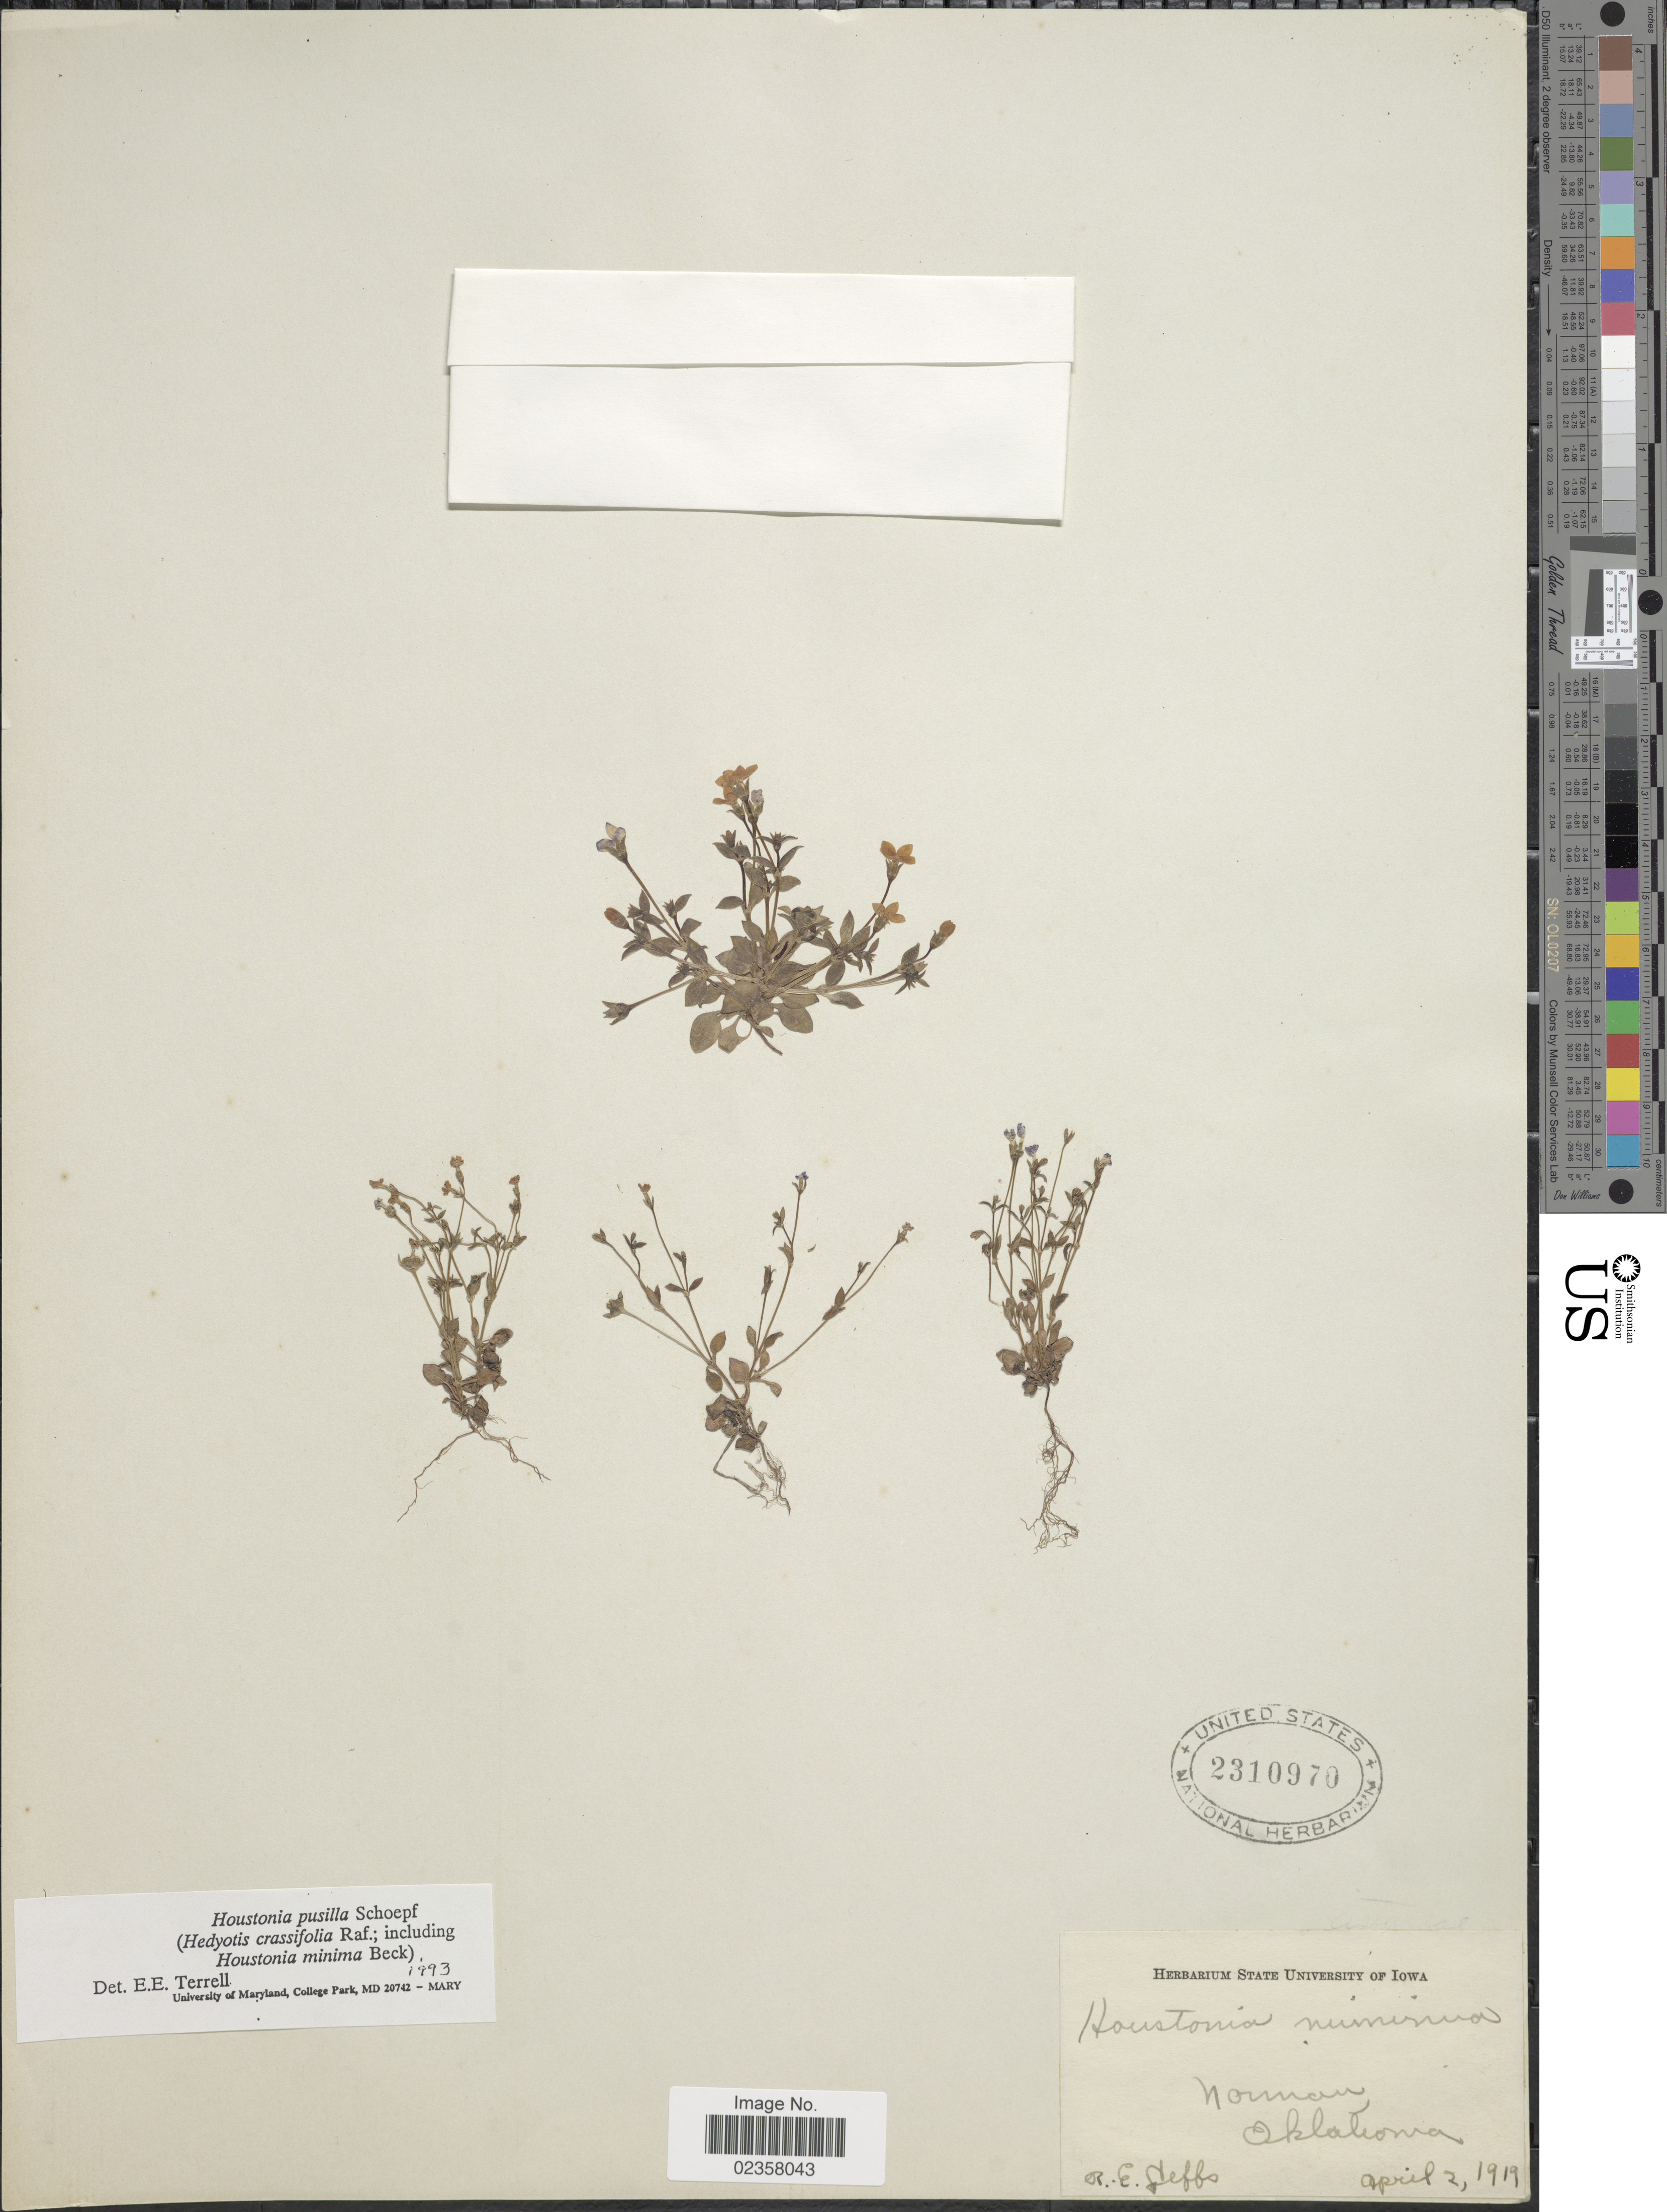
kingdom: Plantae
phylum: Tracheophyta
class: Magnoliopsida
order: Gentianales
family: Rubiaceae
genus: Houstonia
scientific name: Houstonia pusilla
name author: Schoepf.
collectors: R. Jeffs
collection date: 1919-04-02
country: United States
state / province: Oklahoma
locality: Norman, Oklahoma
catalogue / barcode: US 2310970